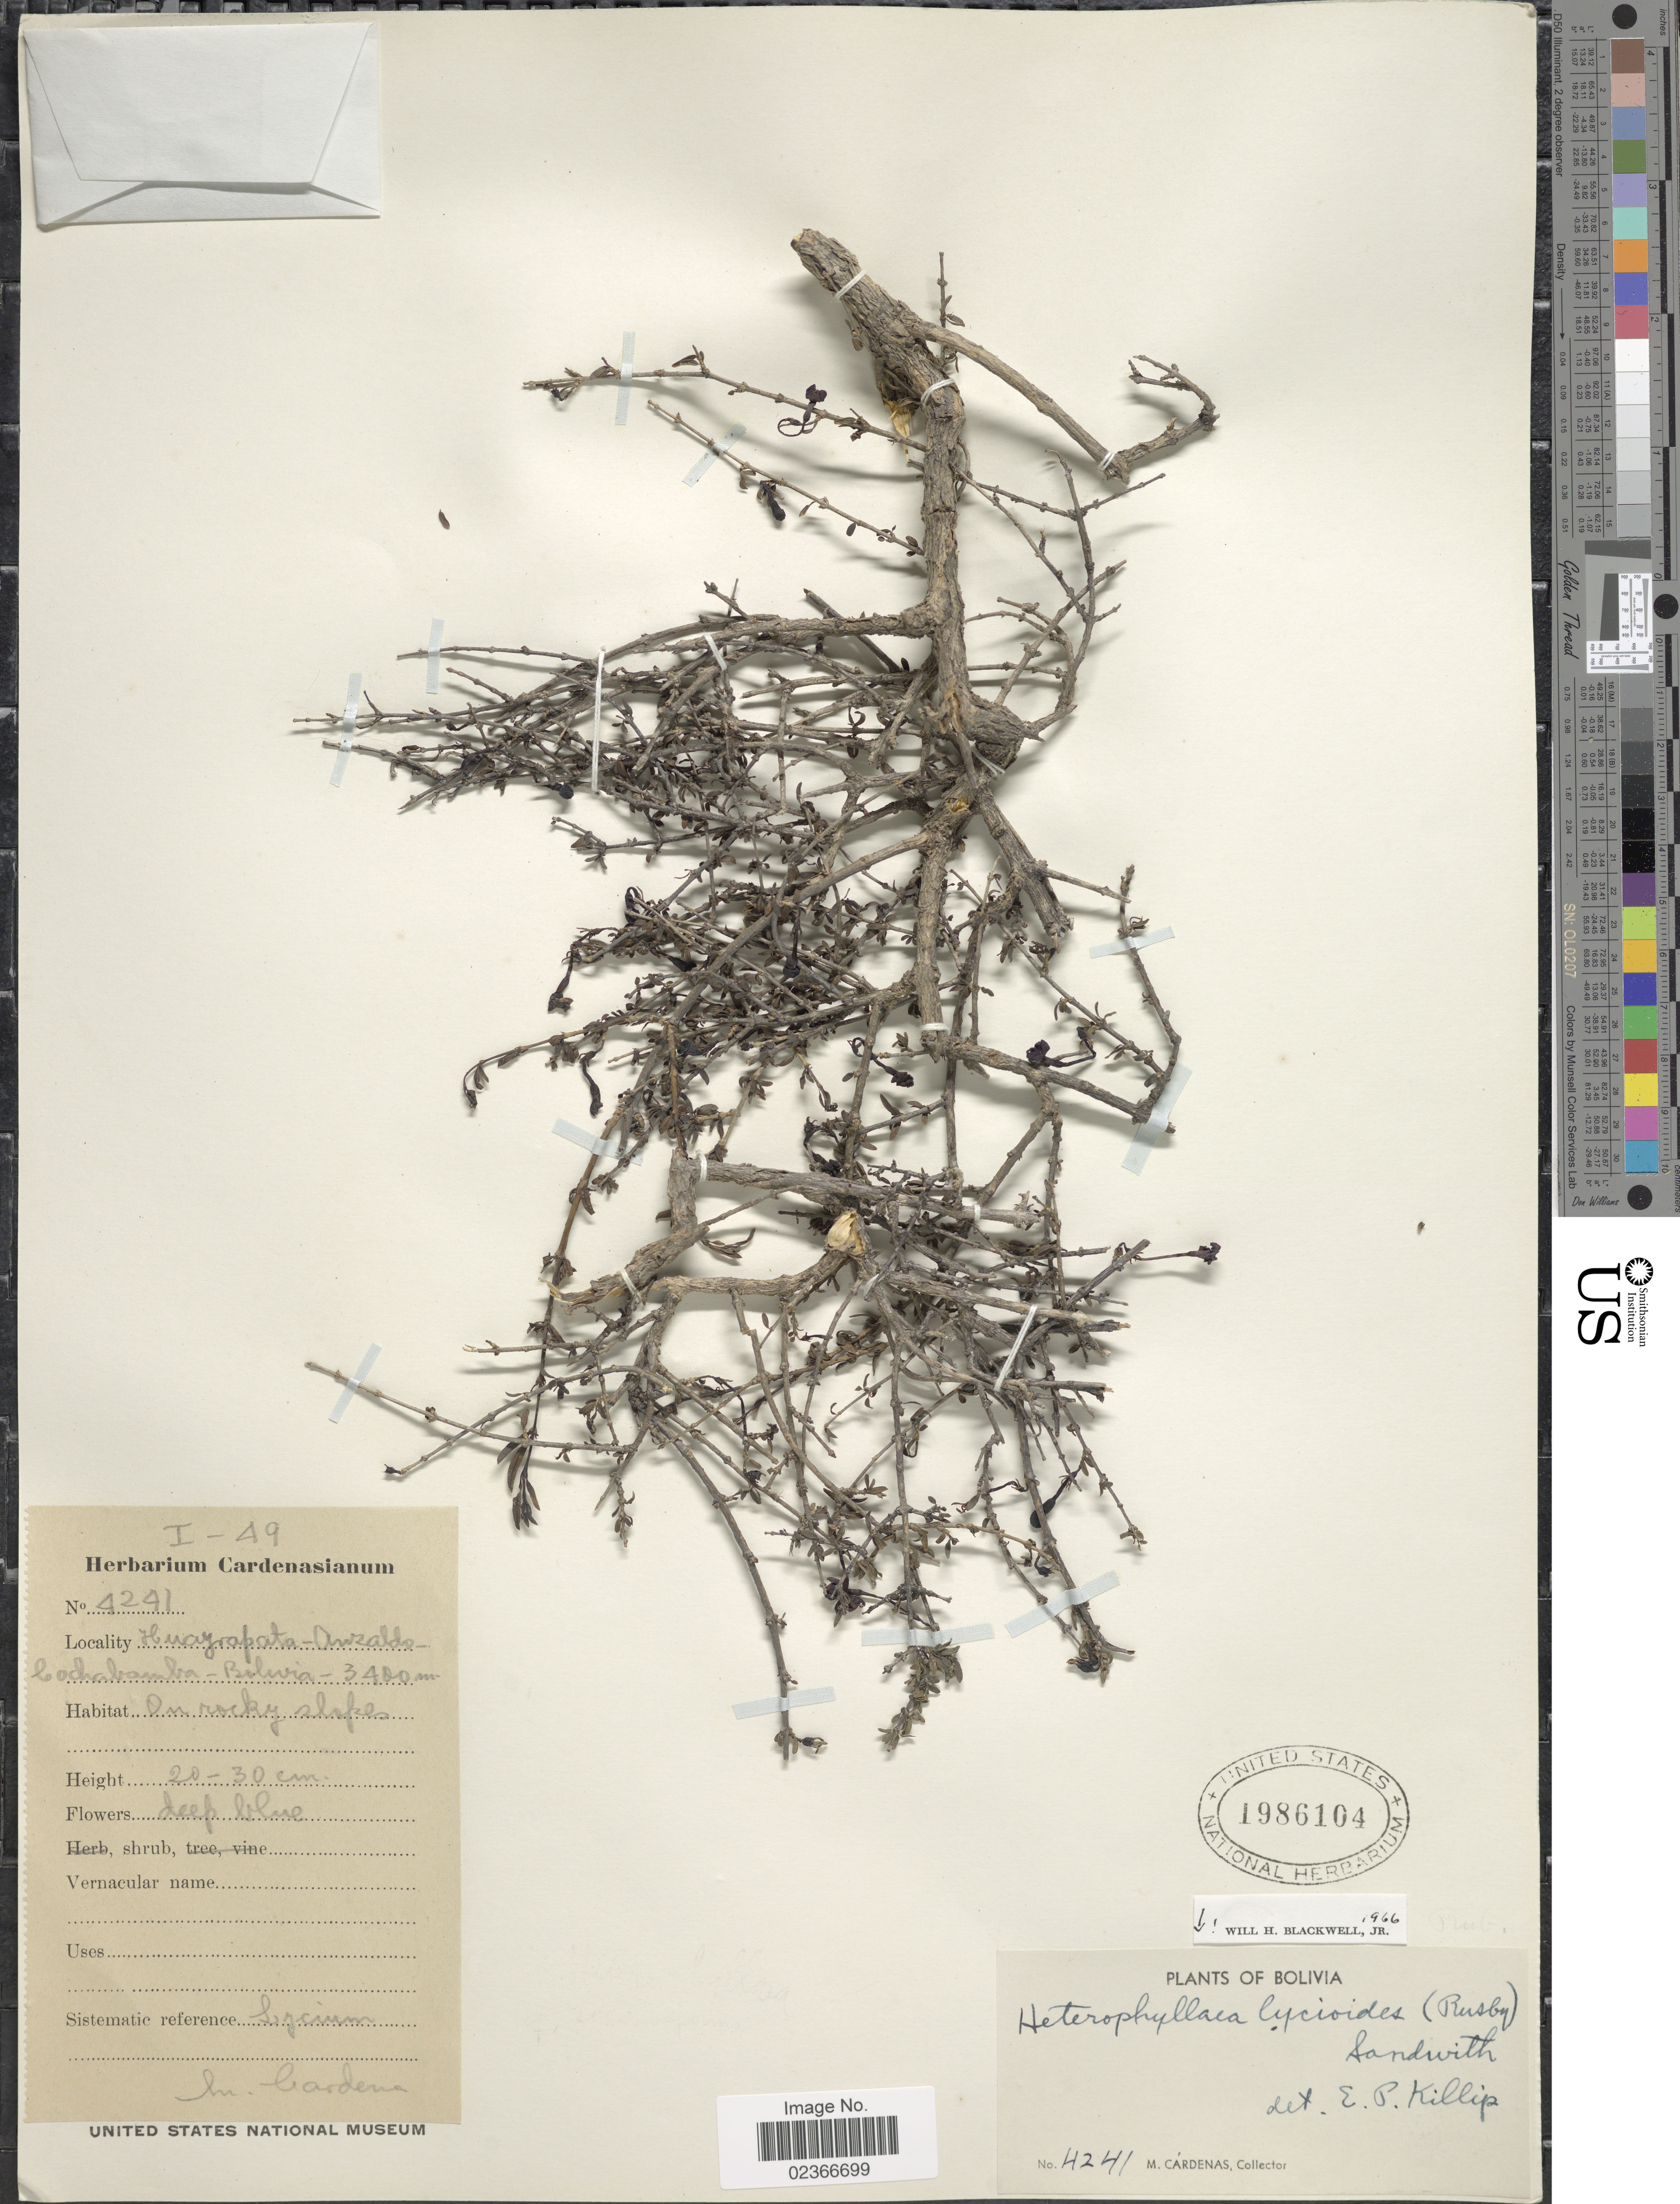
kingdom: Plantae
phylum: Tracheophyta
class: Magnoliopsida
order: Gentianales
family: Rubiaceae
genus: Heterophyllaea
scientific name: Heterophyllaea lycioides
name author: (Rusby) Sandwith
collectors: M. Cárdenas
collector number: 4241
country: Bolivia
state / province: Cochabamba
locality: Huayrapata - Anzaldo. On rocky slopes.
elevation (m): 3400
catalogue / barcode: US 1986104